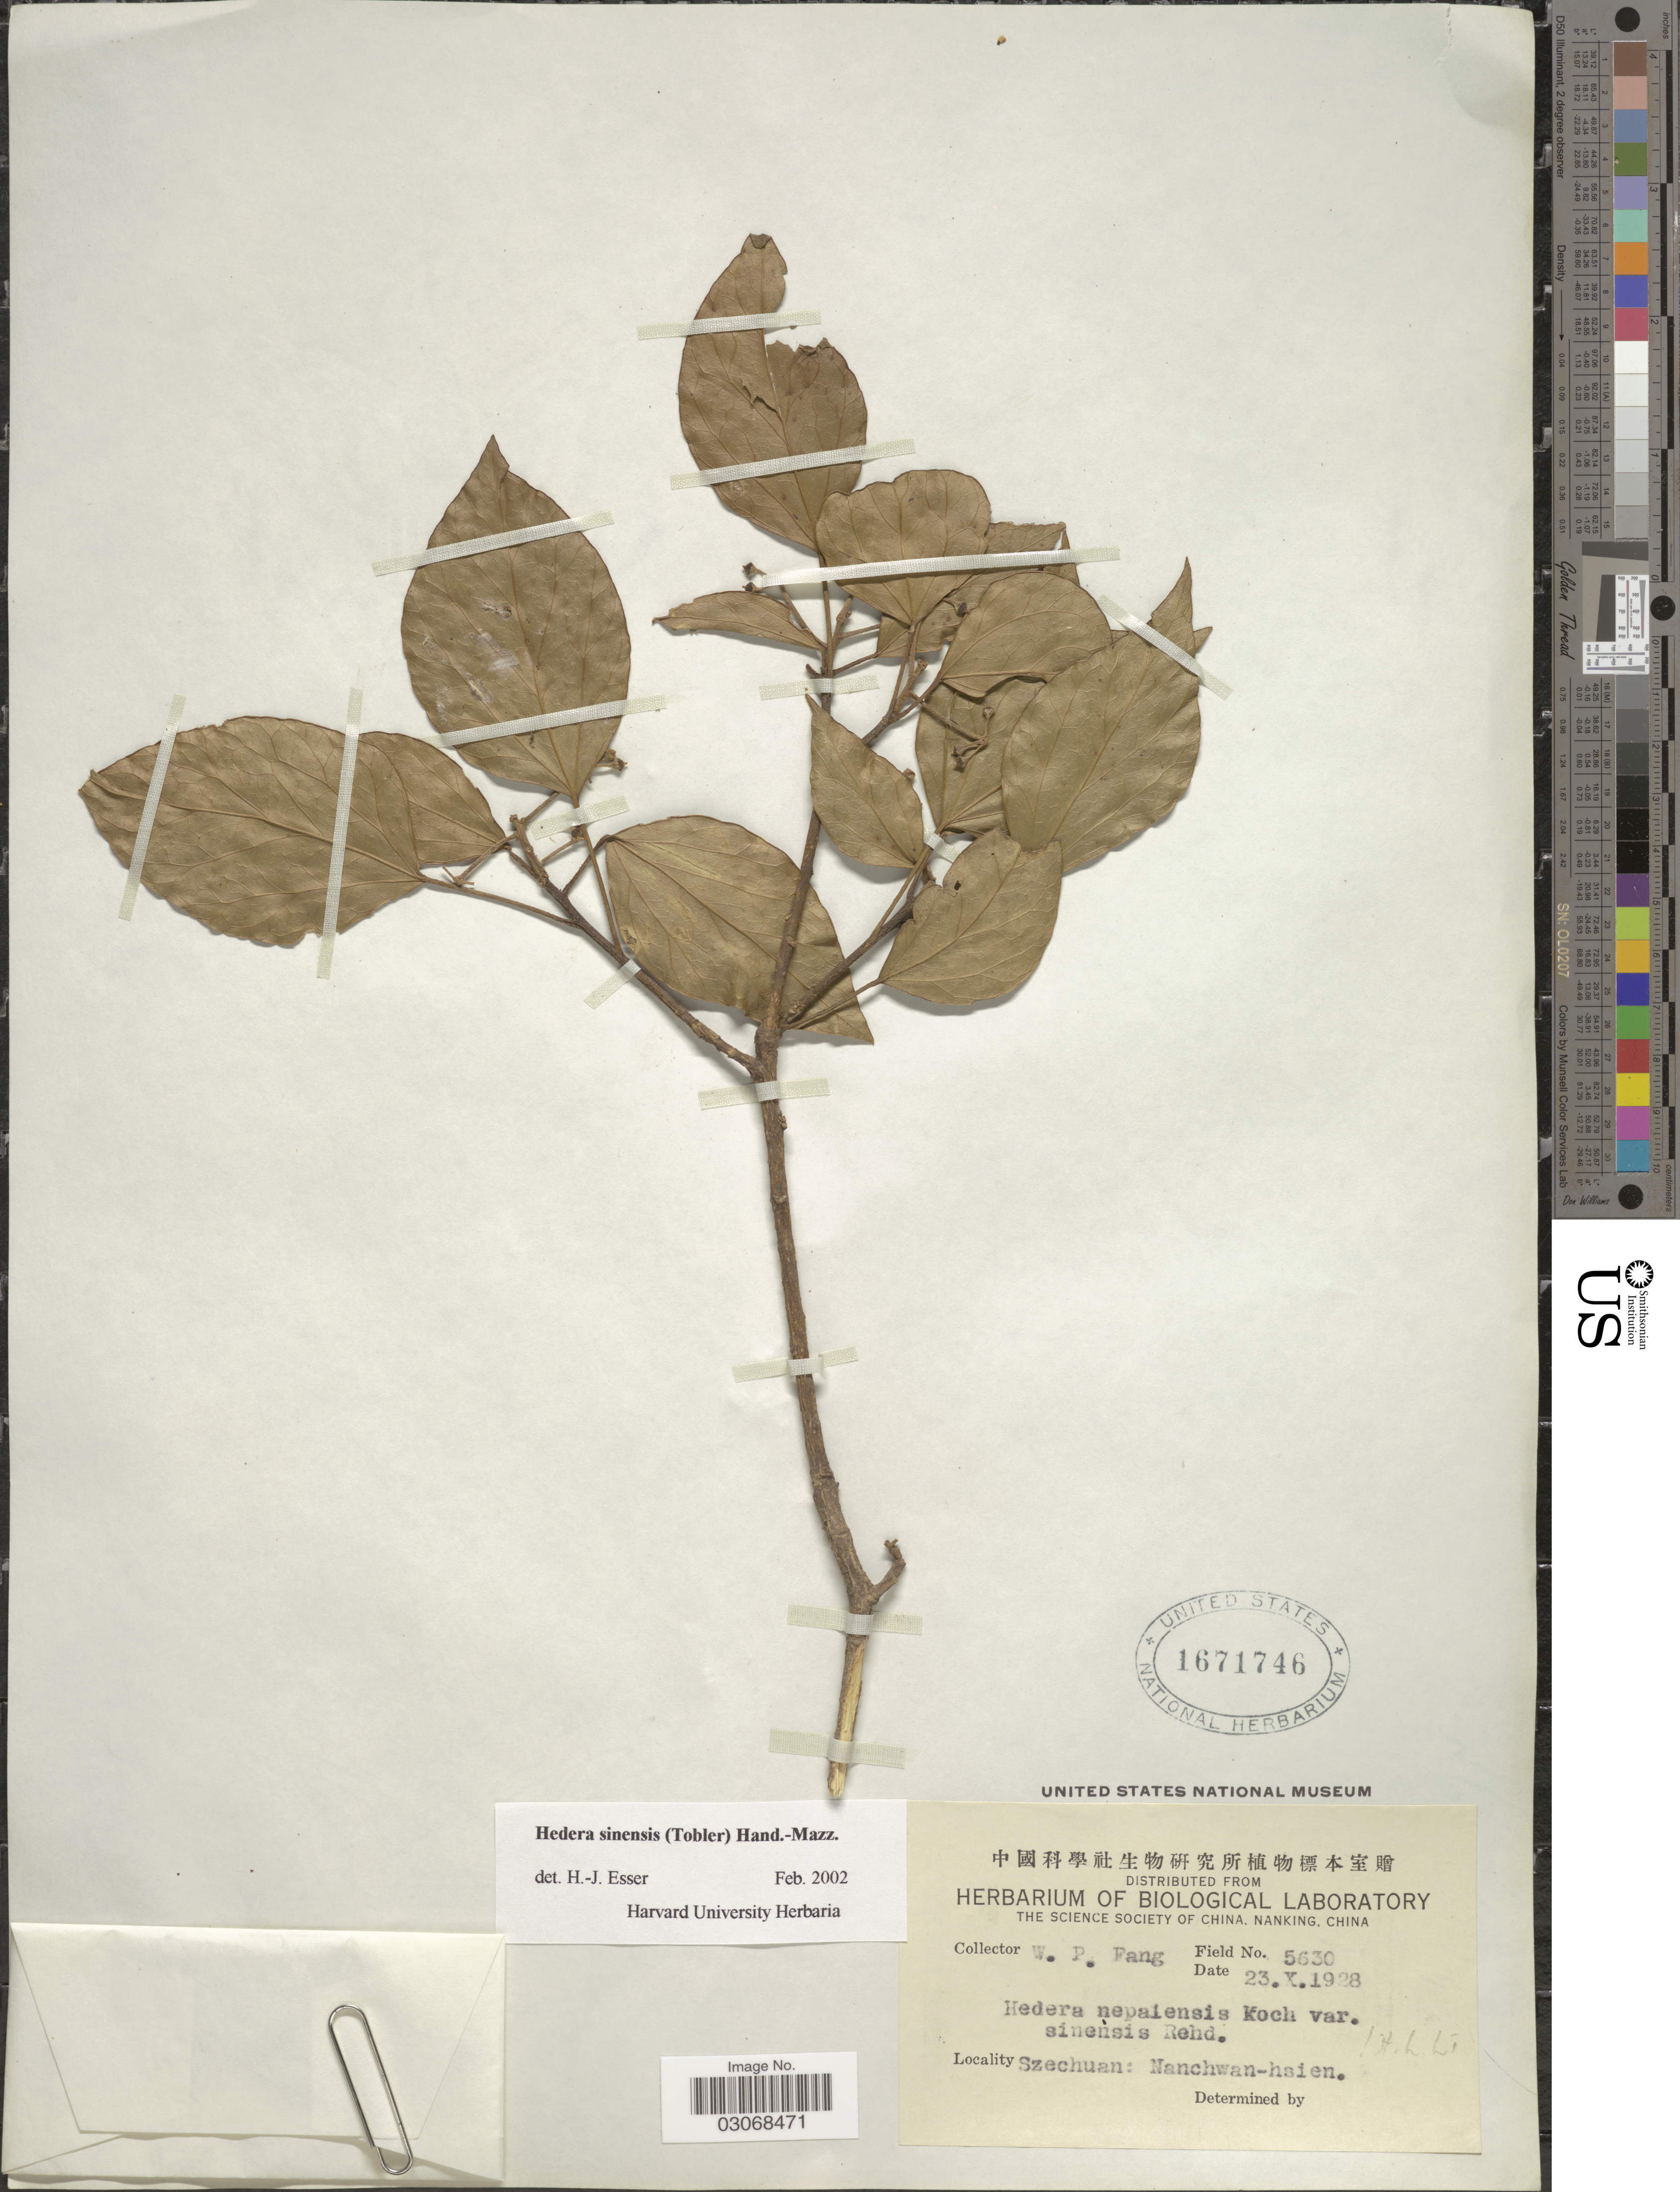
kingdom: Plantae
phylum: Tracheophyta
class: Magnoliopsida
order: Apiales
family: Araliaceae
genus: Hedera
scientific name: Hedera sinensis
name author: (Tobler) Hand.-Mazz.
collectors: W. P. Fang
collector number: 5630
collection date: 1928-10-23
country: China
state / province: Sichuan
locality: Szechuan: Nanchwan-hsien.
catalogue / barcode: US 1671746